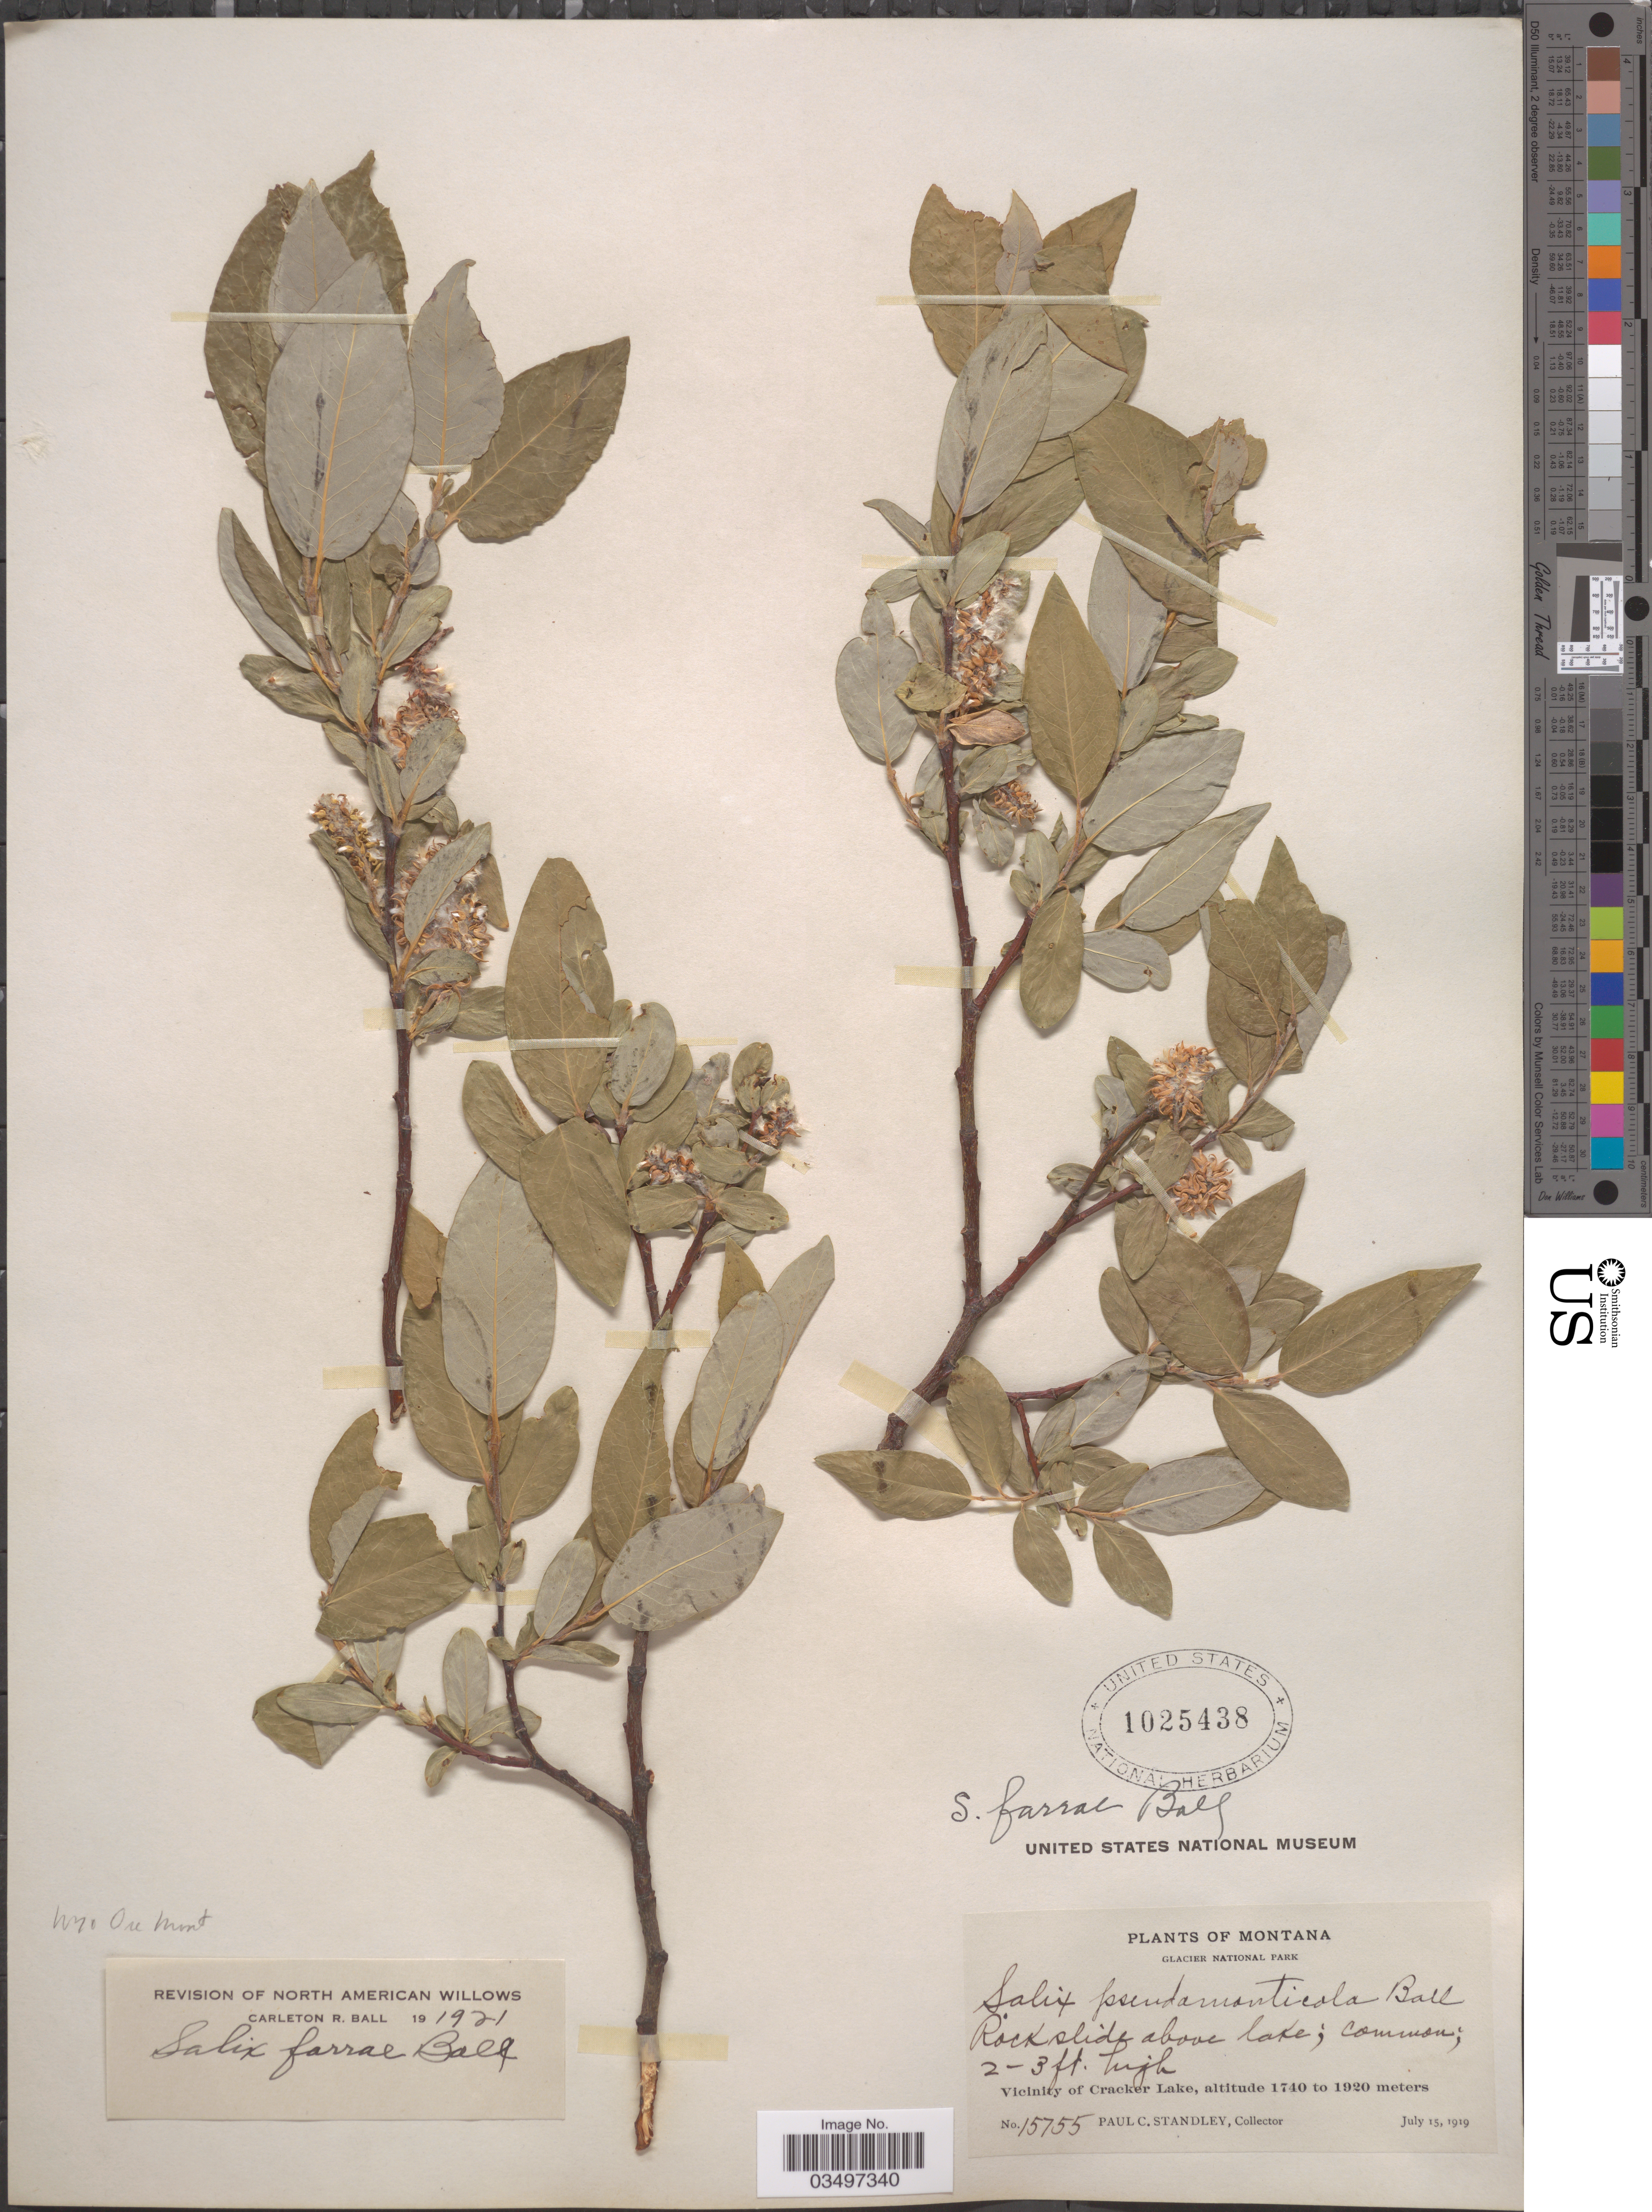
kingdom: Plantae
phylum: Tracheophyta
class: Magnoliopsida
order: Malpighiales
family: Salicaceae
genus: Salix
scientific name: Salix farrae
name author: C.R. Ball in Standl.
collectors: P. C. Standley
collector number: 15755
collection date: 1919-07-15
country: United States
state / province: Montana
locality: Glacier National Park. Vicinity of Cracker Lake.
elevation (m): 1740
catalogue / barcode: US 1025438